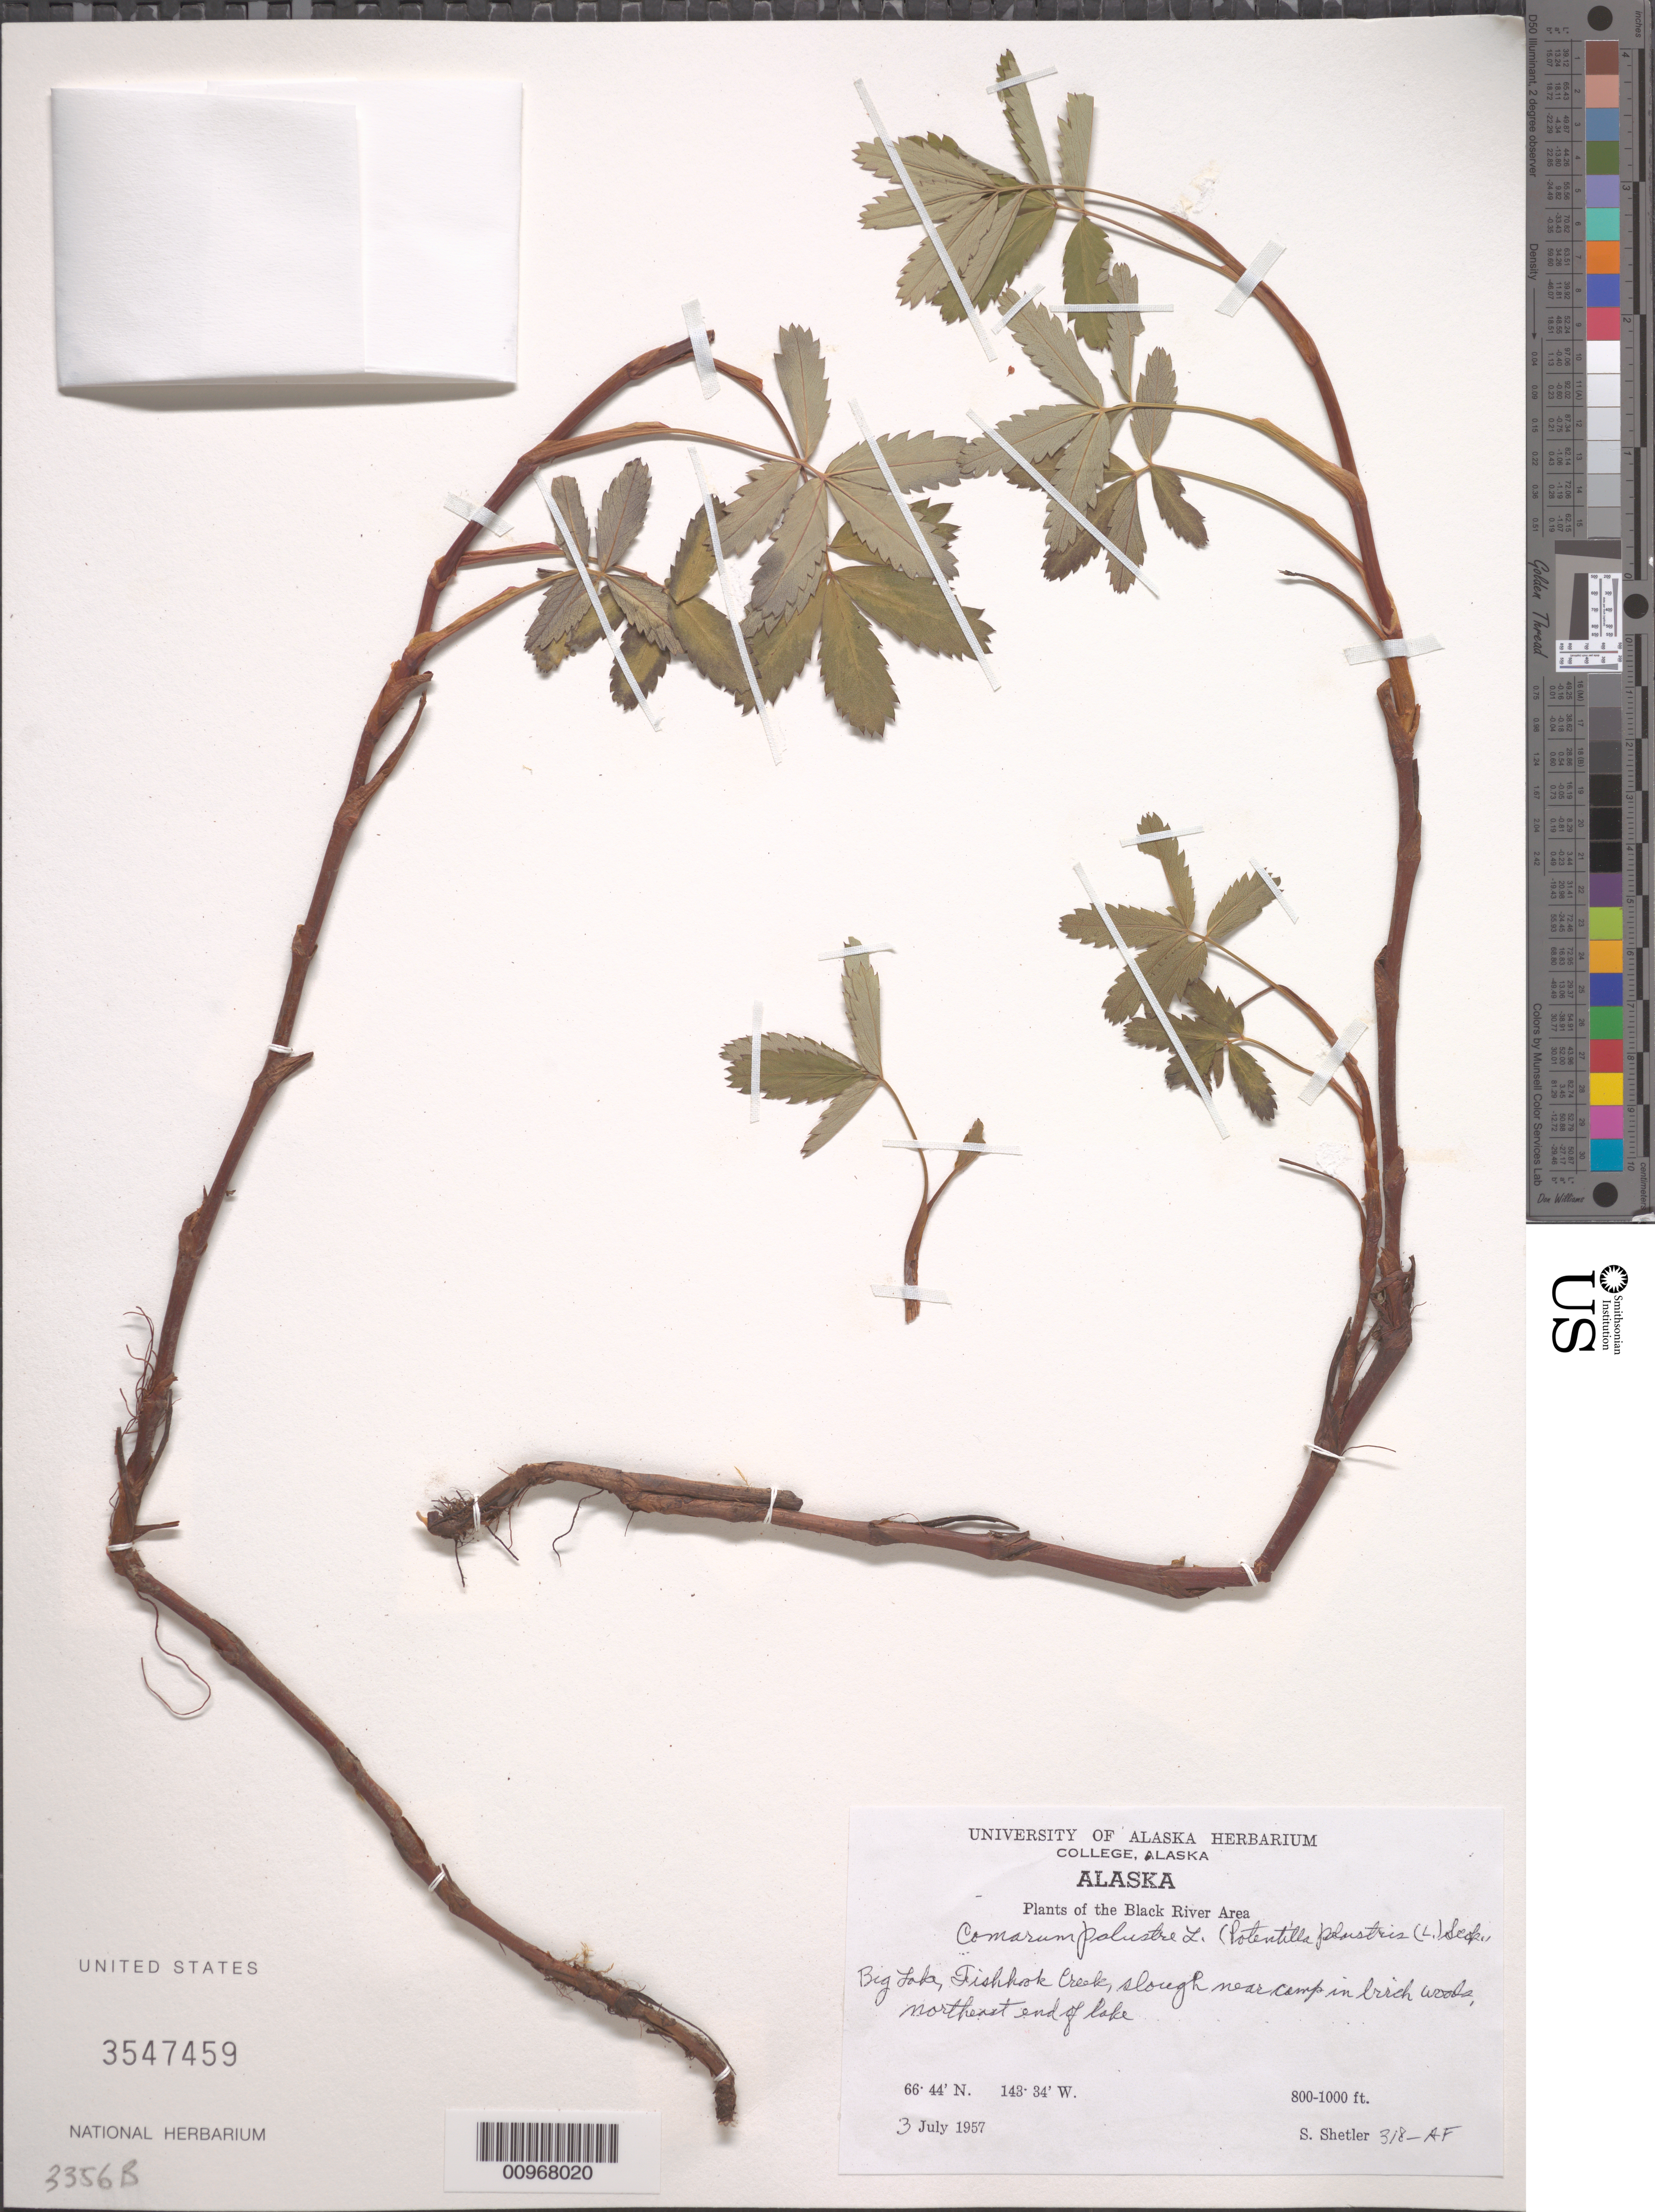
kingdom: Plantae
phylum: Tracheophyta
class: Magnoliopsida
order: Rosales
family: Rosaceae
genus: Comarum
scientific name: Comarum palustre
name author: L.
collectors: S. Shetler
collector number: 318-AF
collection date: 1957-07-03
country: United States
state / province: Alaska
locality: The Black River Area. Big Lake, Fishhook Creek, slough near camp in bich woods, northeast end of lake.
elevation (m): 244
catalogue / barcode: US 3547459